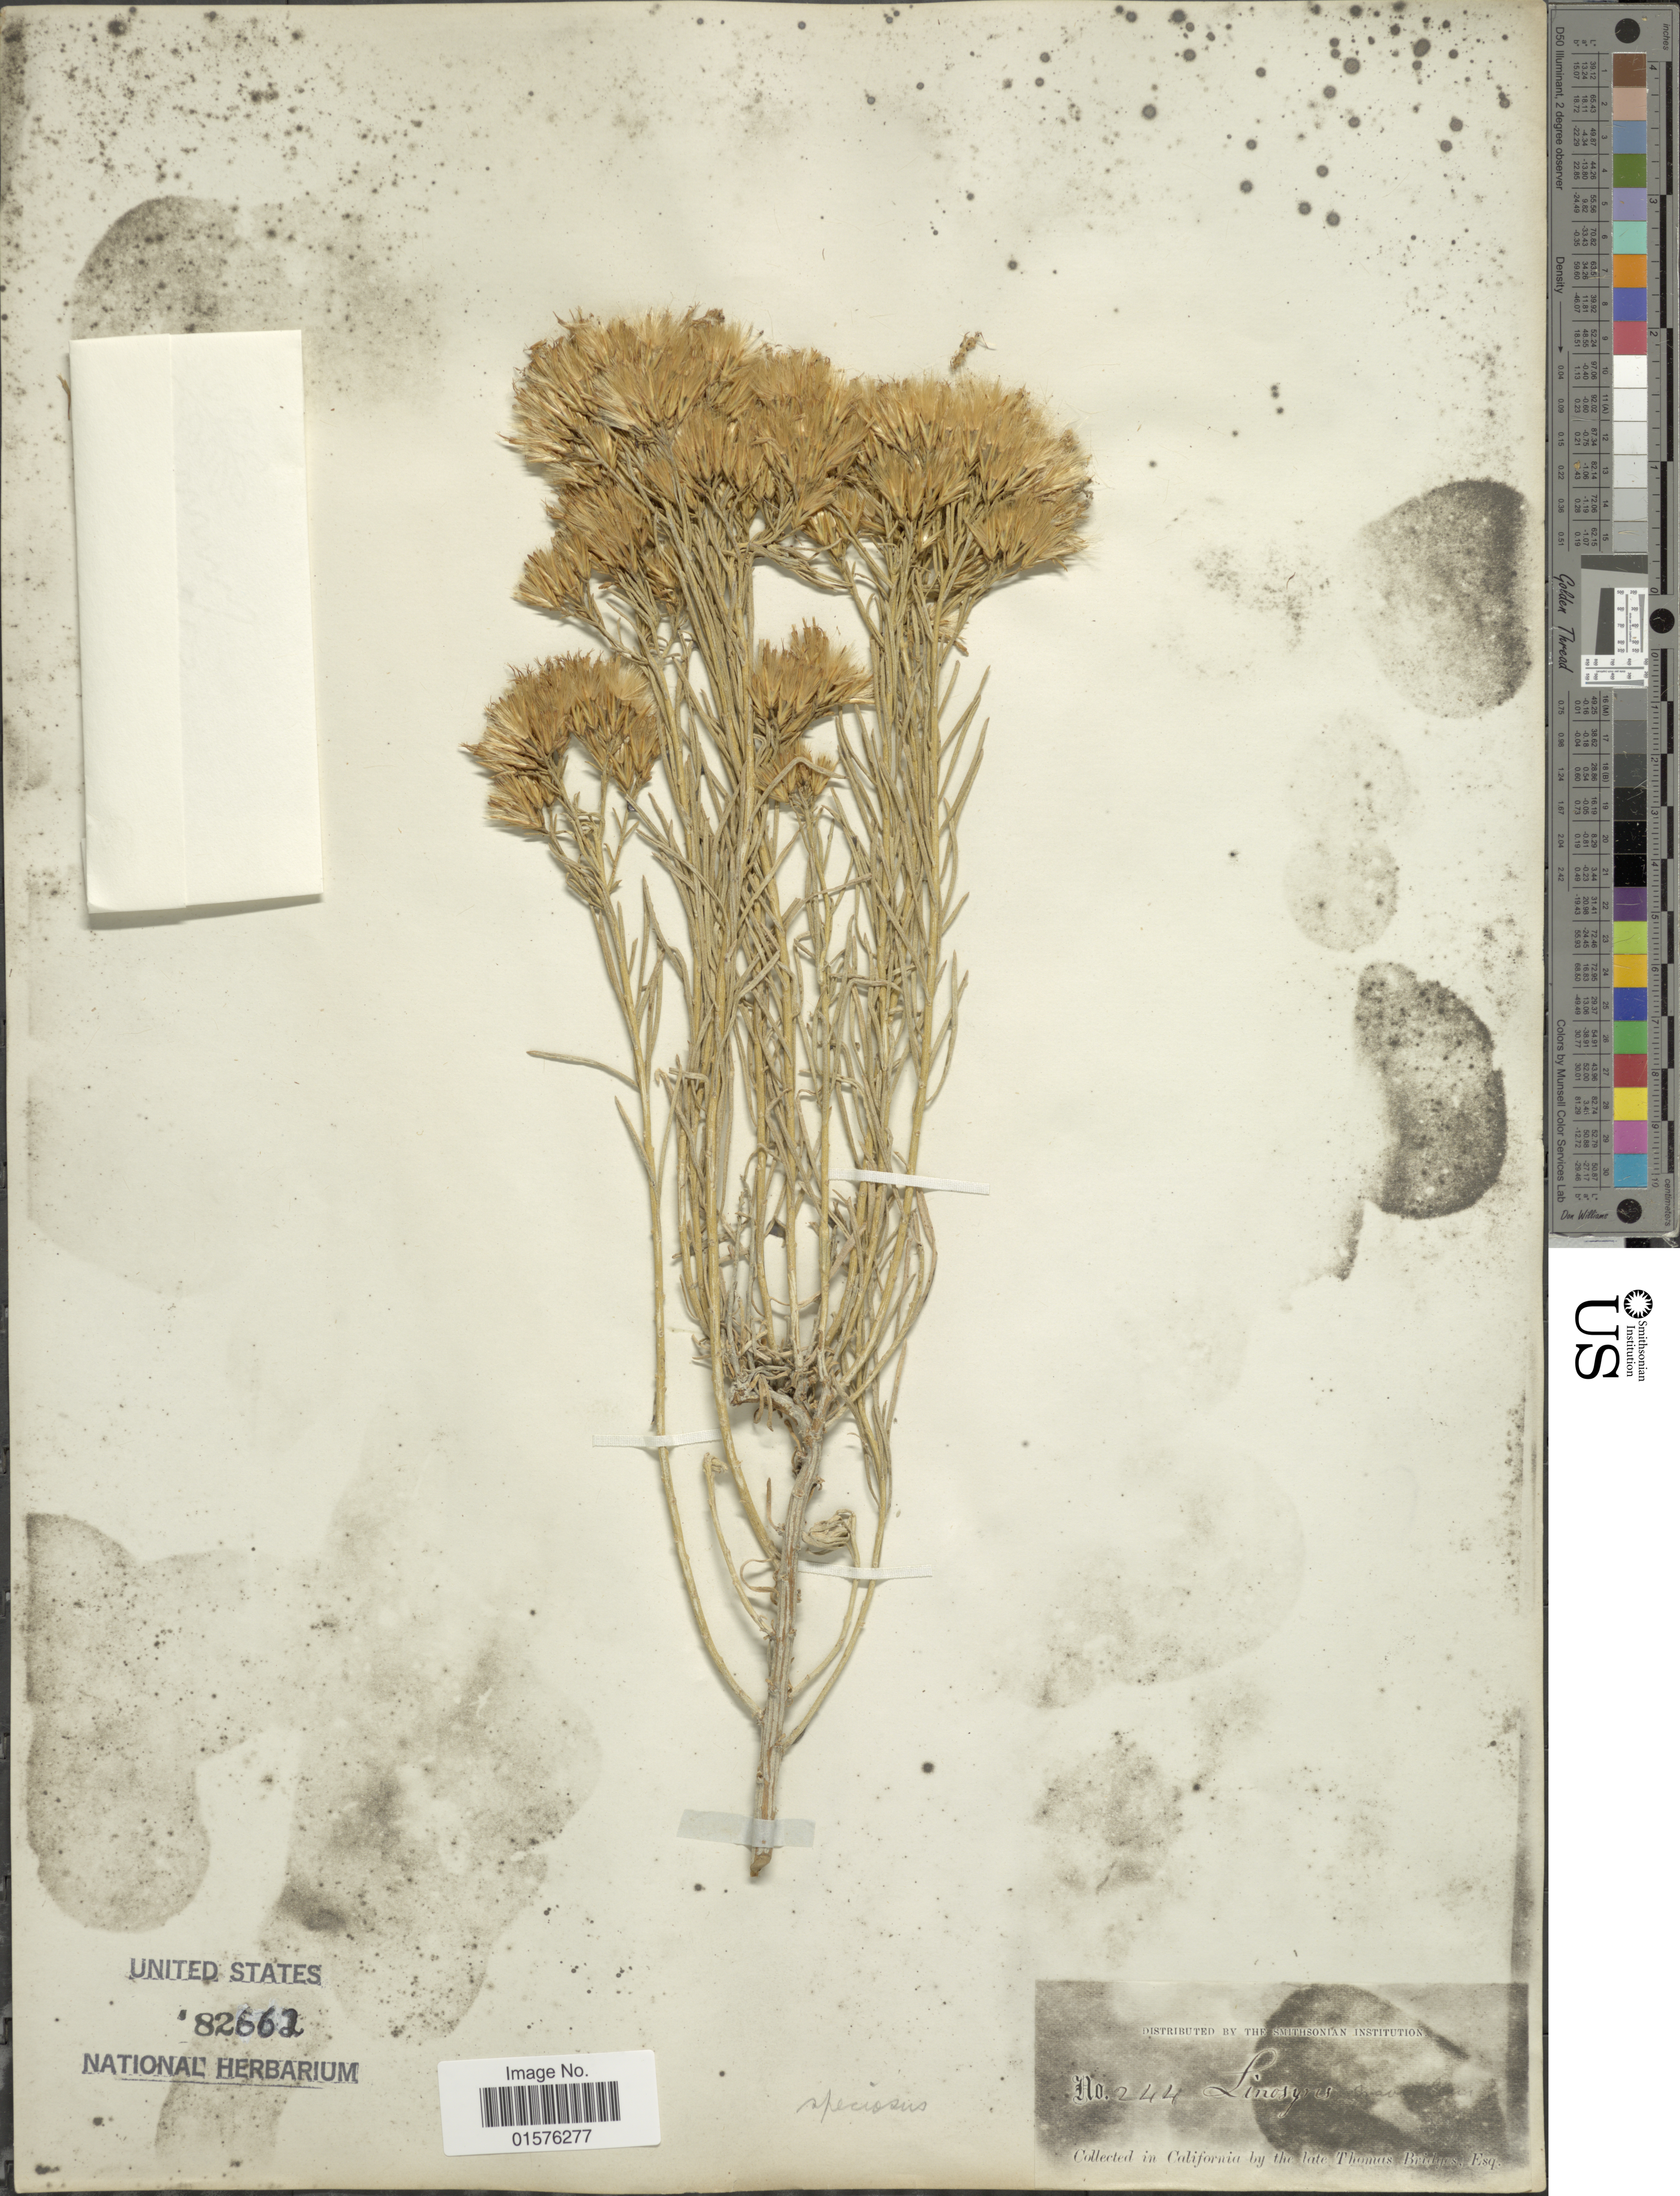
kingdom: Plantae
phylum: Tracheophyta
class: Magnoliopsida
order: Asterales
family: Asteraceae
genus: Ericameria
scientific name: Ericameria nauseosa var. speciosa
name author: (Nutt.) G.L. Nesom & G.I. Baird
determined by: Urbatsch, Lowell E., Curator (LSU), Louisiana State University (UNITED STATES)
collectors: T. Bridges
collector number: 244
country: United States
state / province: California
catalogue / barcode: US 82662